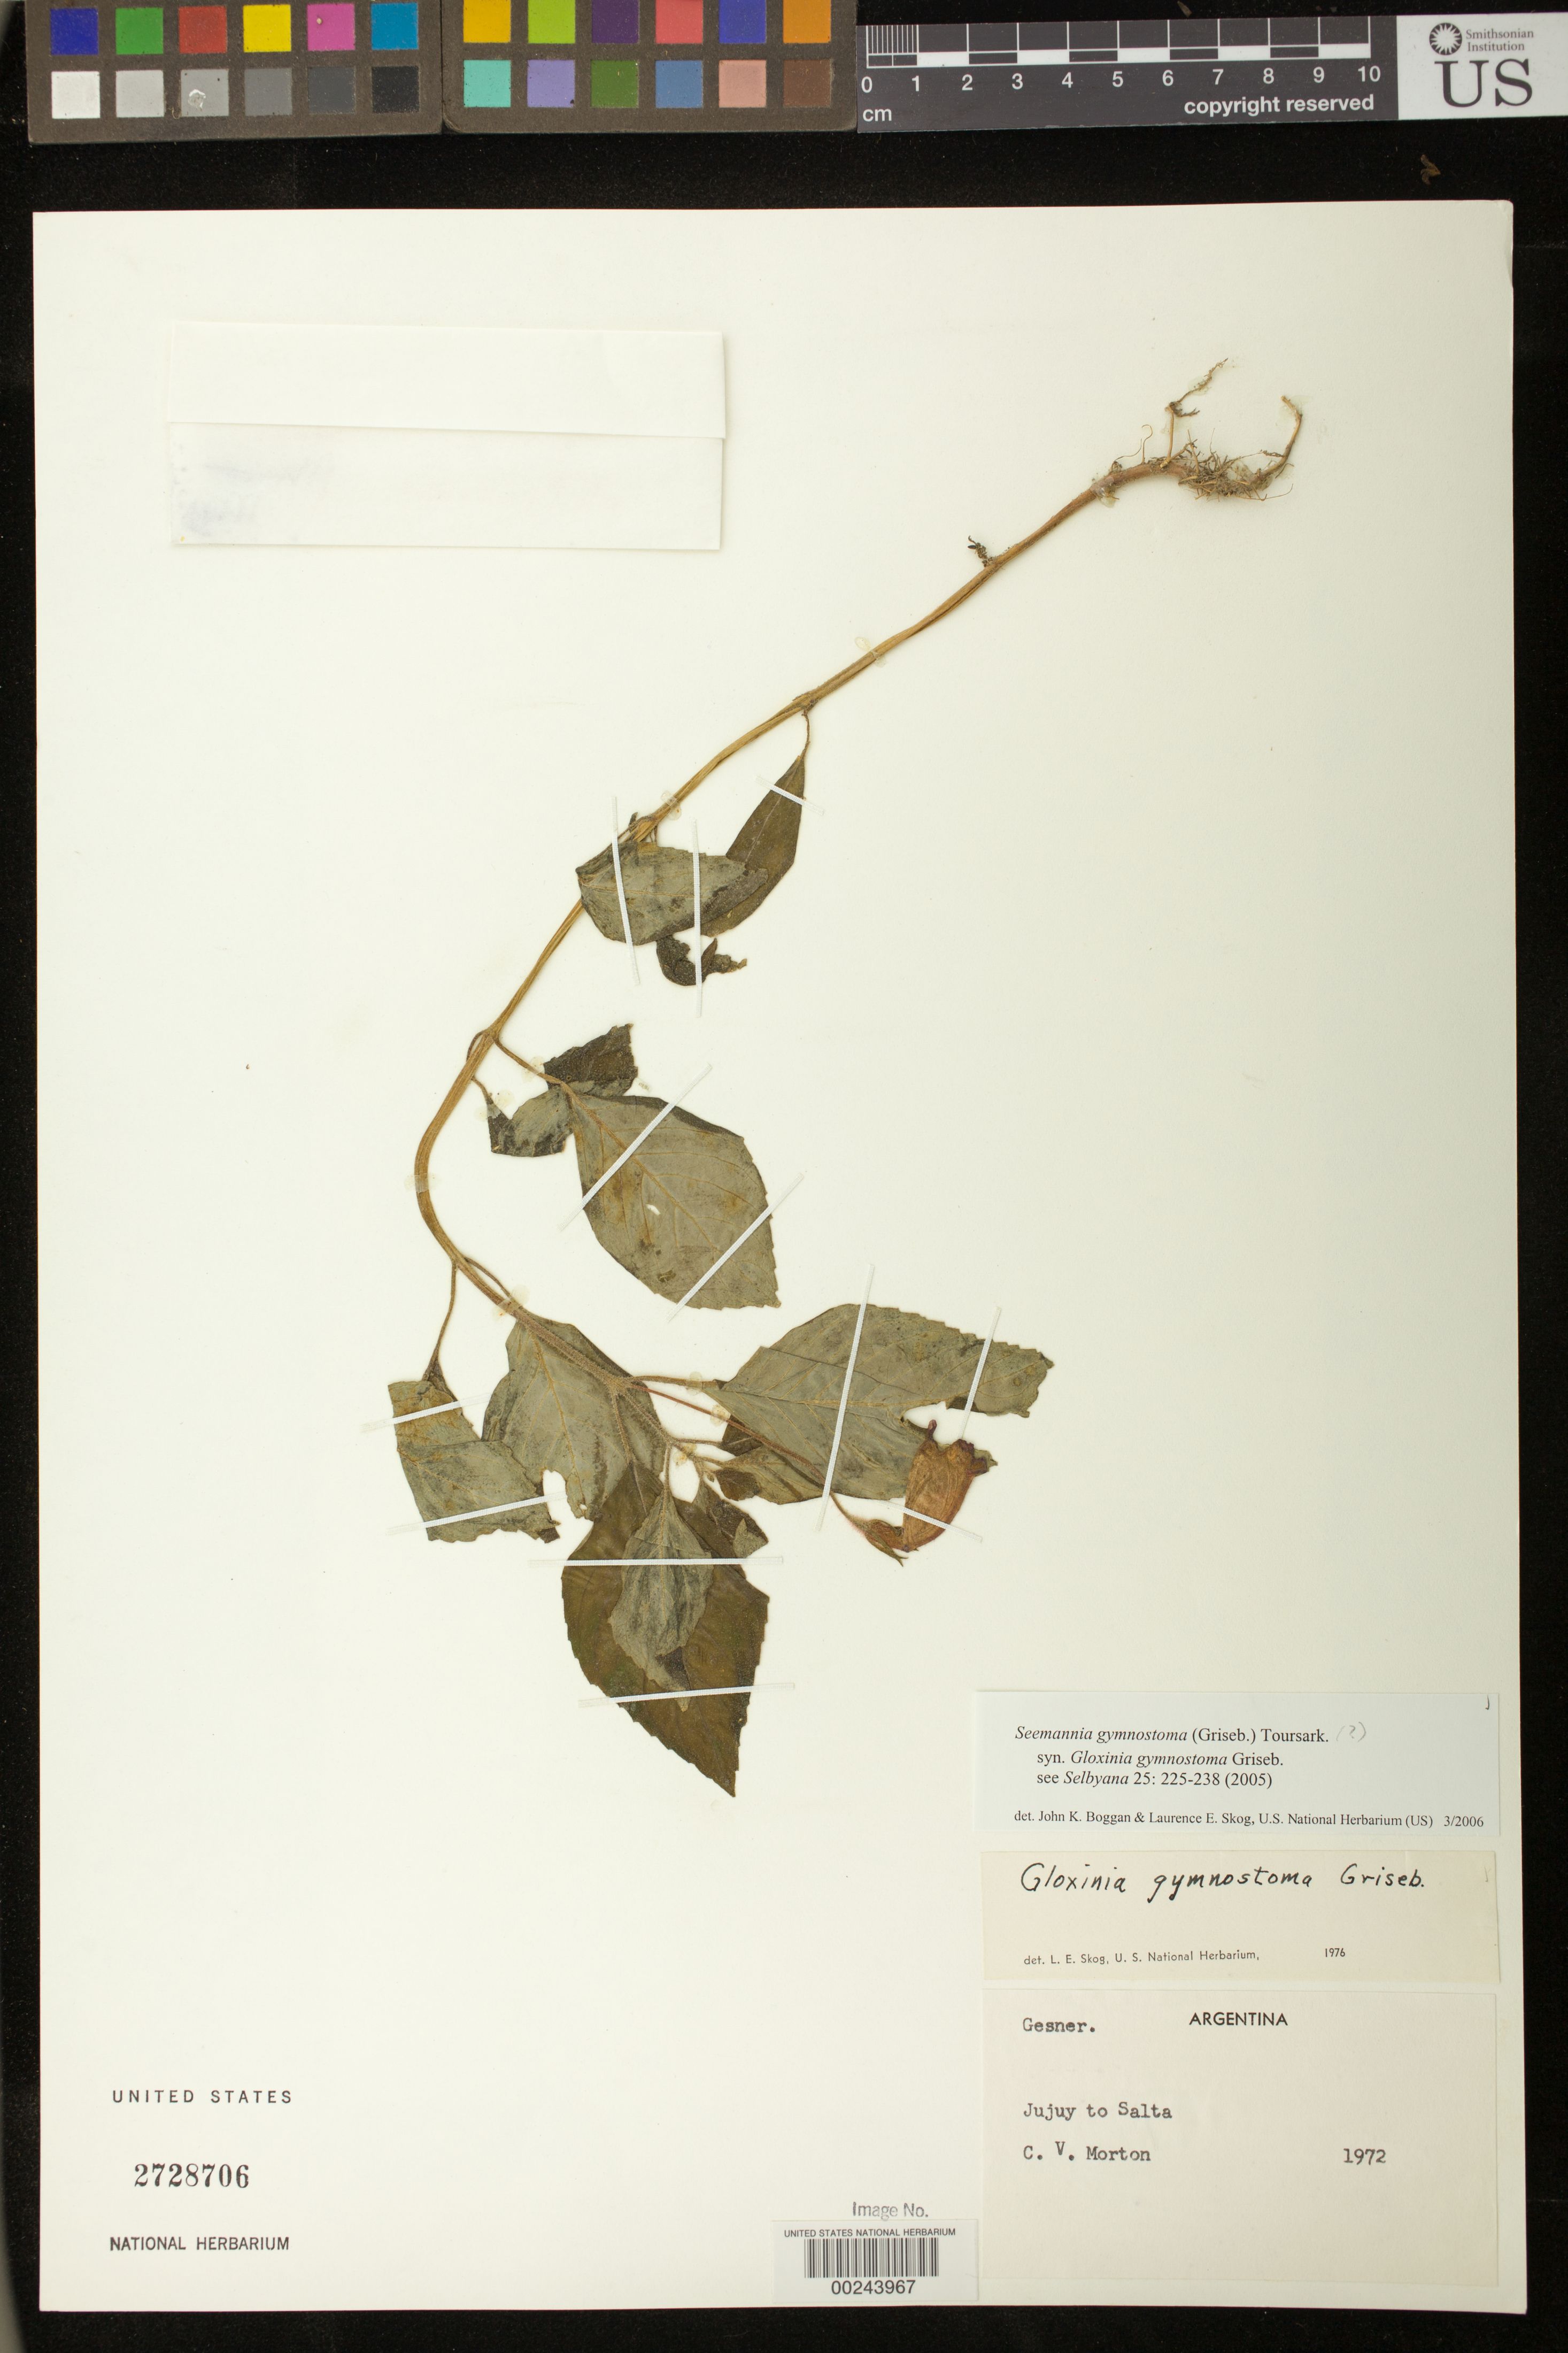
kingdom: Plantae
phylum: Tracheophyta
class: Magnoliopsida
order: Lamiales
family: Gesneriaceae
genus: Seemannia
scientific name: Seemannia gymnostoma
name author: (Griseb.) Toursark.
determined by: Boggan, J. K.; Skog, L. E.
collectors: C. V. Morton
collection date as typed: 1972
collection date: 1972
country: Argentina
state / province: Jujuy / Salta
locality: Jujuy to Salta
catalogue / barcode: US 2728706